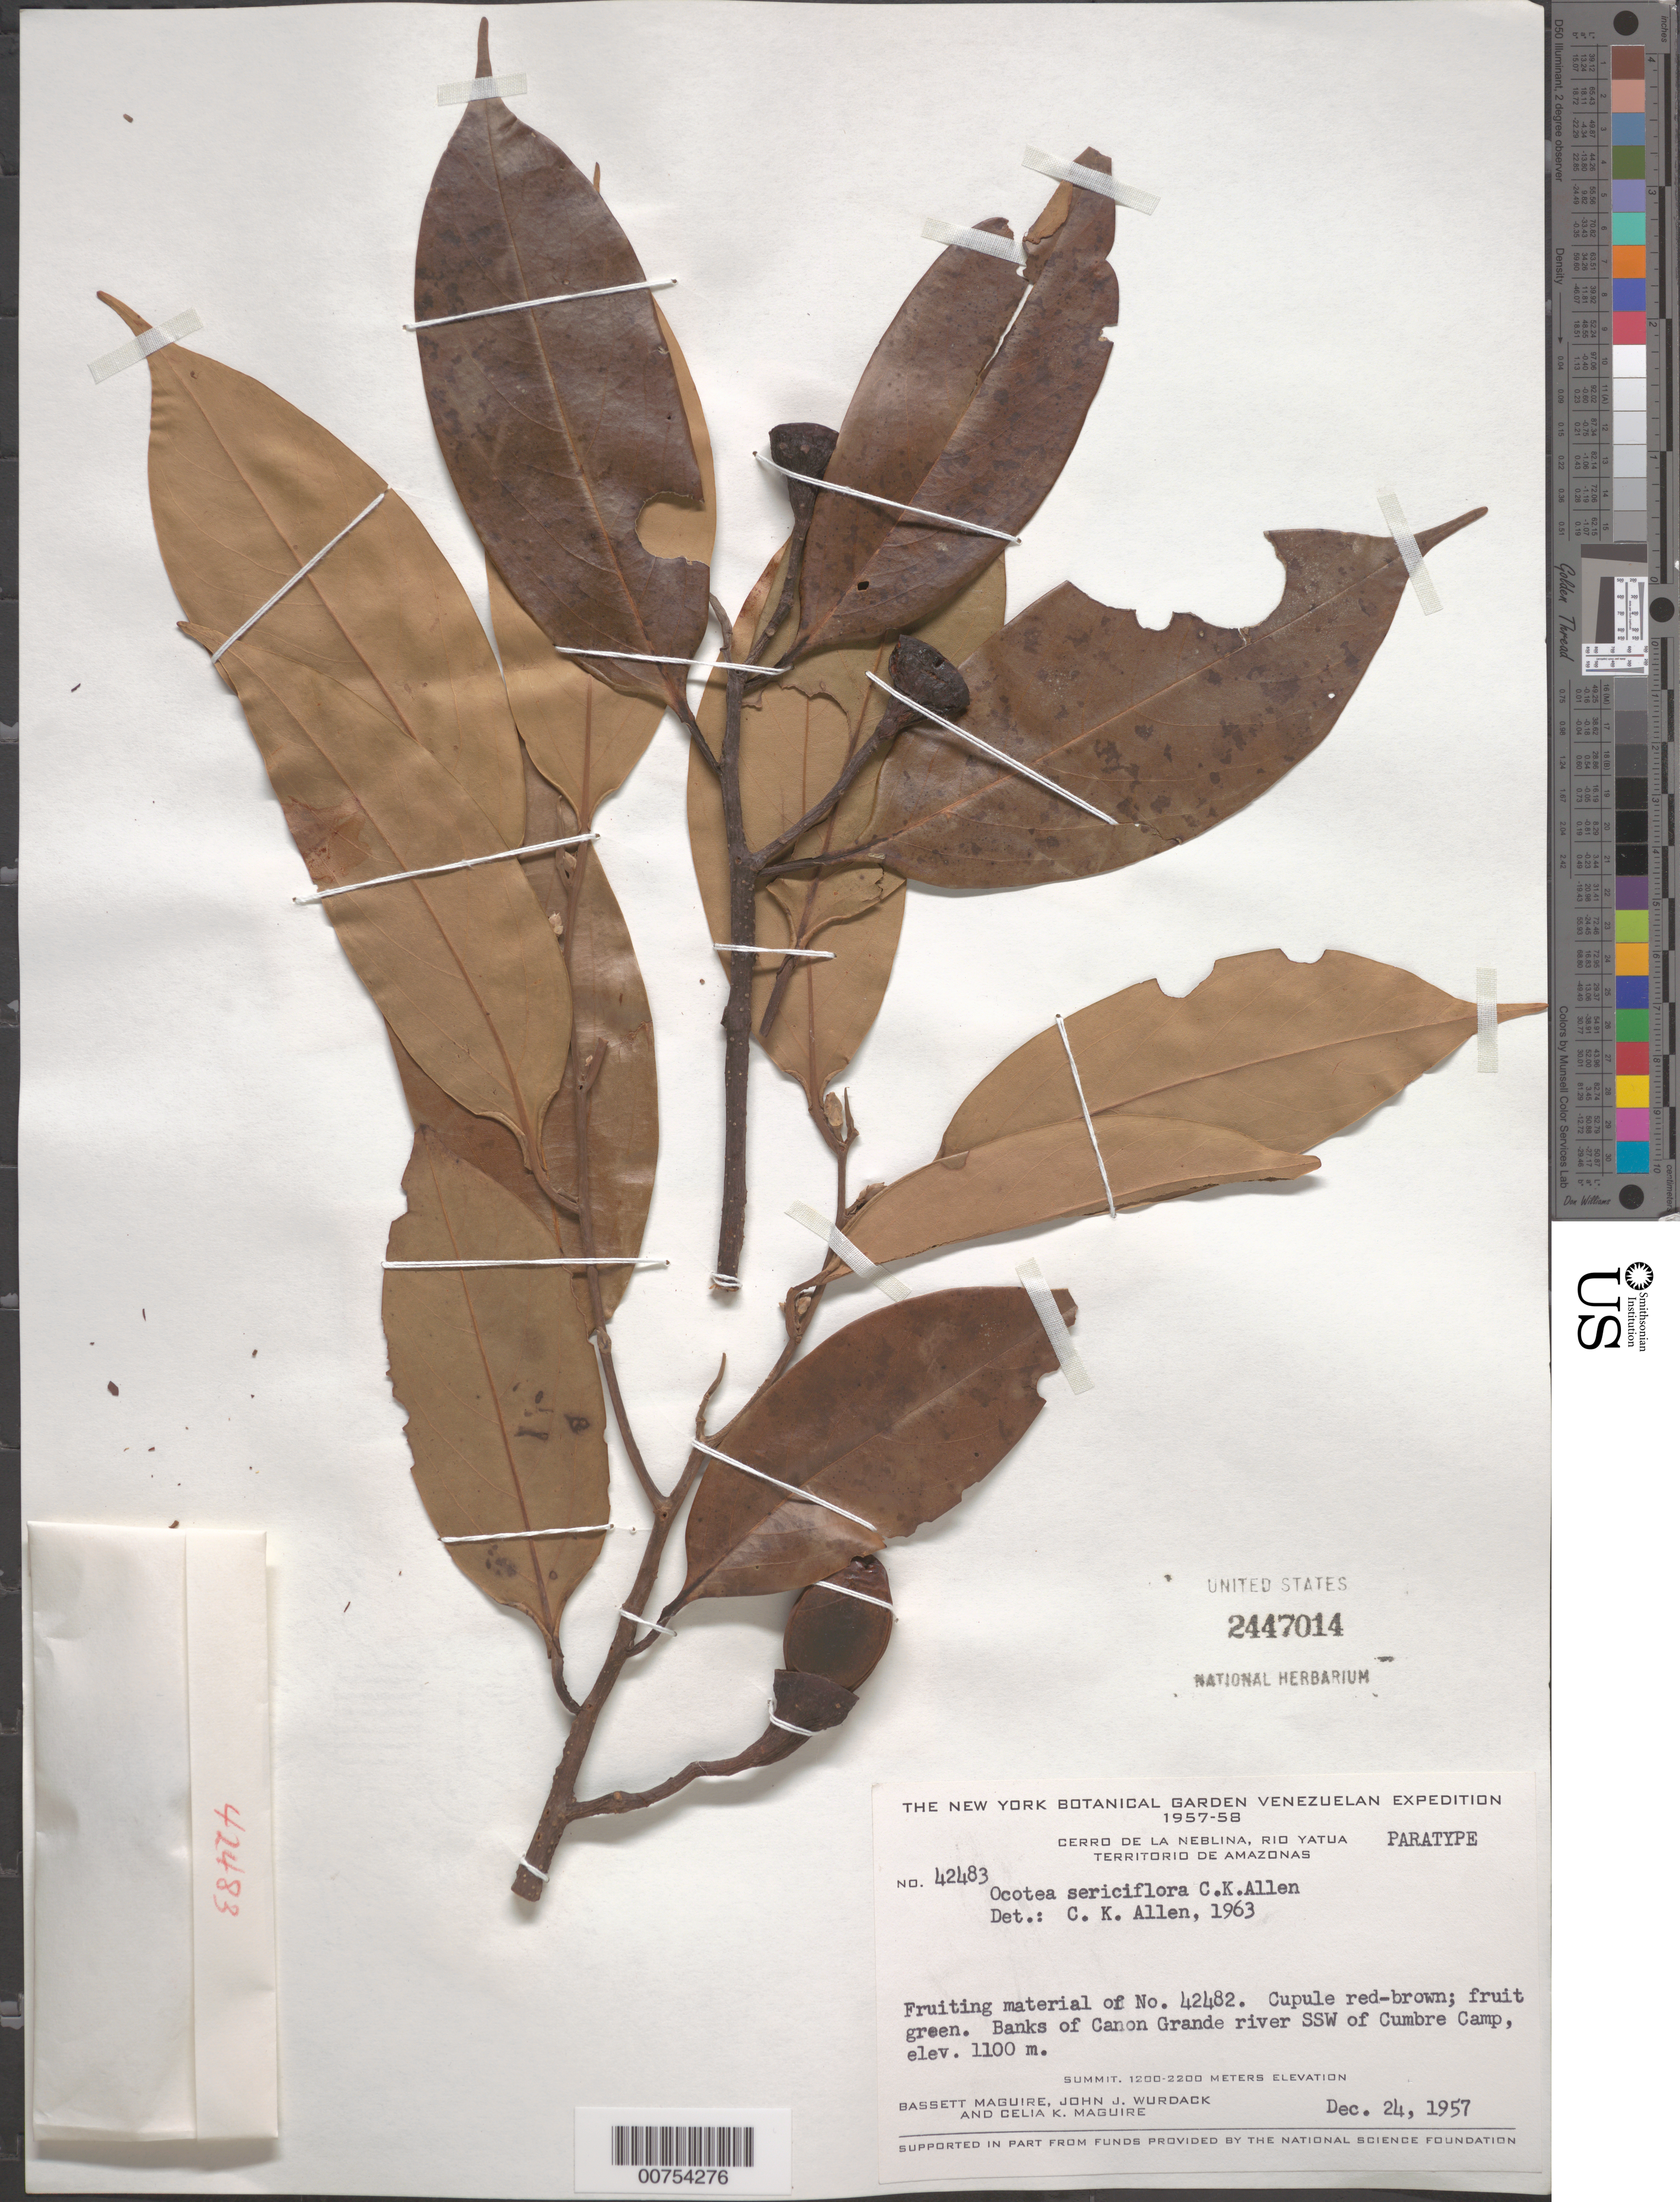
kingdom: Plantae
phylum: Tracheophyta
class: Magnoliopsida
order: Laurales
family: Lauraceae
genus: Ocotea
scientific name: Ocotea sericiflora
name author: C.K. Allen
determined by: Allen, C. K.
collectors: B. Maguire, J. J. Wurdack & C. K. Maguire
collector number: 42483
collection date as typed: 24-Dec-57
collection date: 1957-12-24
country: Venezuela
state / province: Amazonas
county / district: Río Negro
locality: Cerro de la Neblina, Río Yatua, Caño Grande, SSW of Cumbre Camp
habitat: Riverbank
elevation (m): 1200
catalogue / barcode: US 2447014